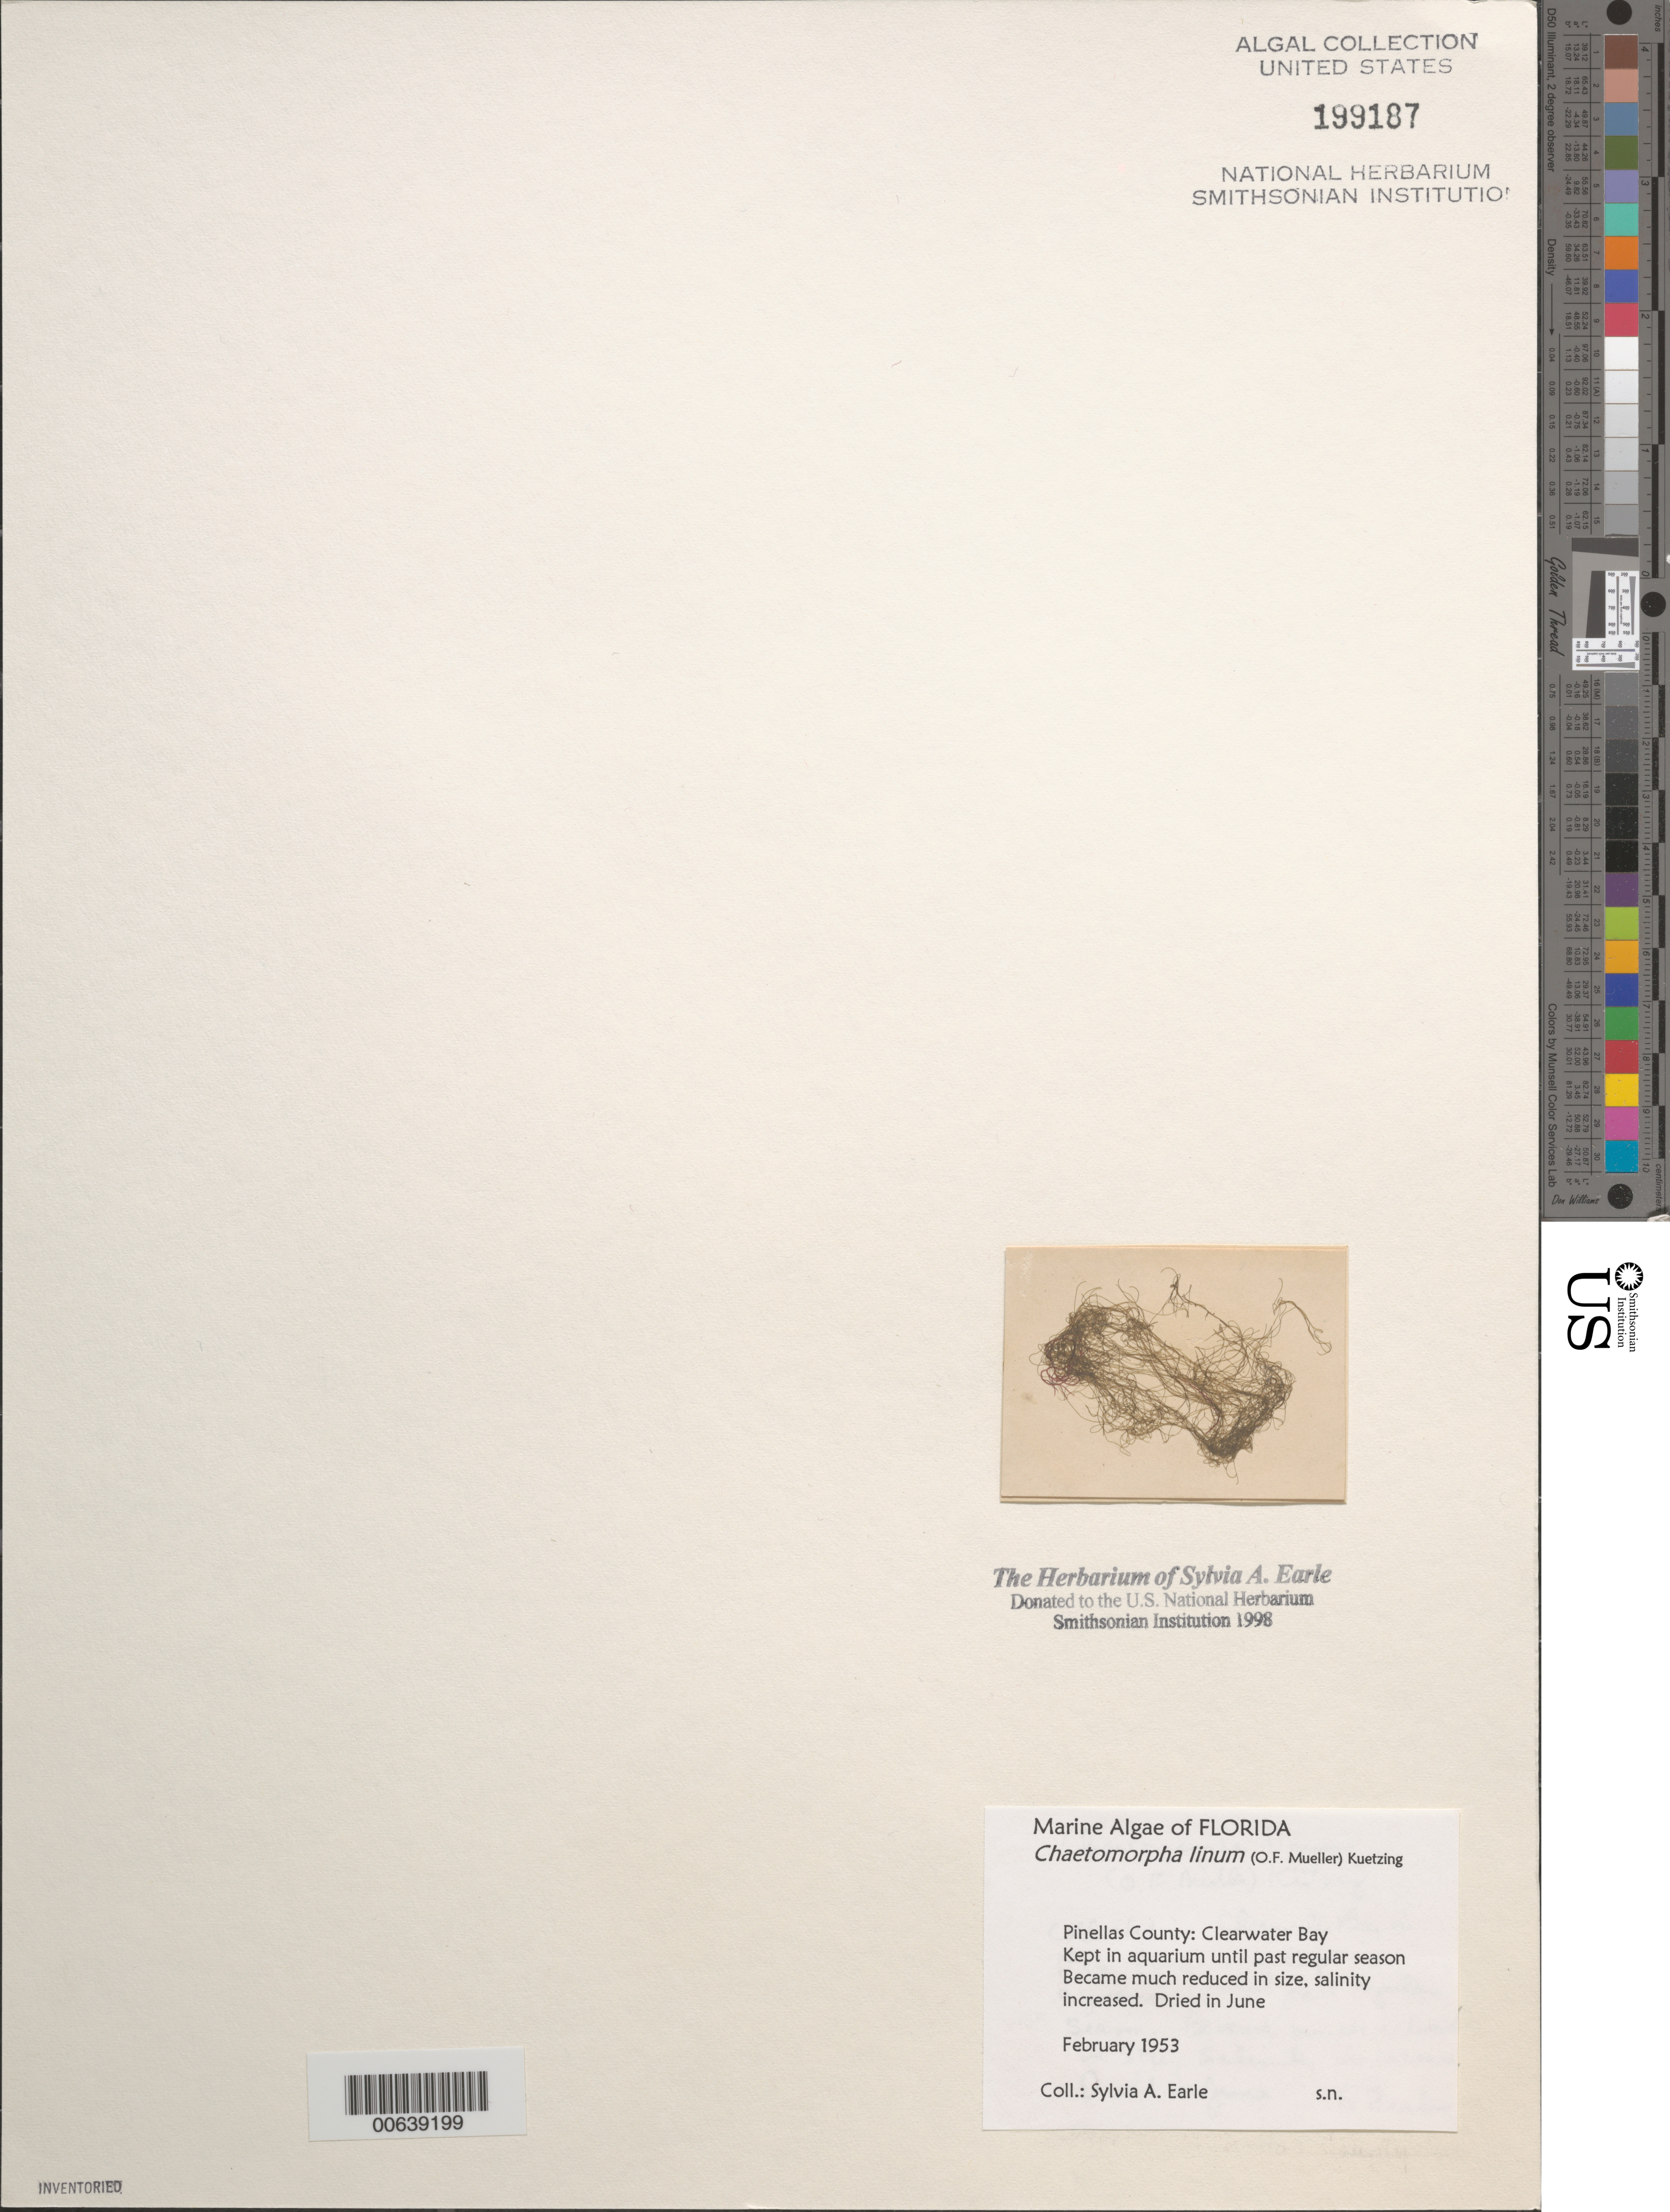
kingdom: Plantae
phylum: Chlorophyta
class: Ulvophyceae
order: Cladophorales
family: Cladophoraceae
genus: Chaetomorpha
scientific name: Chaetomorpha linum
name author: (O.F. Muell.) Kütz.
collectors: S. A. Earle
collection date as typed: Feb 1953 AND -- Jun 1953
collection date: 1953-02,1953-06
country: United States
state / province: Florida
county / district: Pinellas County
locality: Clearwater Bay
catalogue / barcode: US 199187